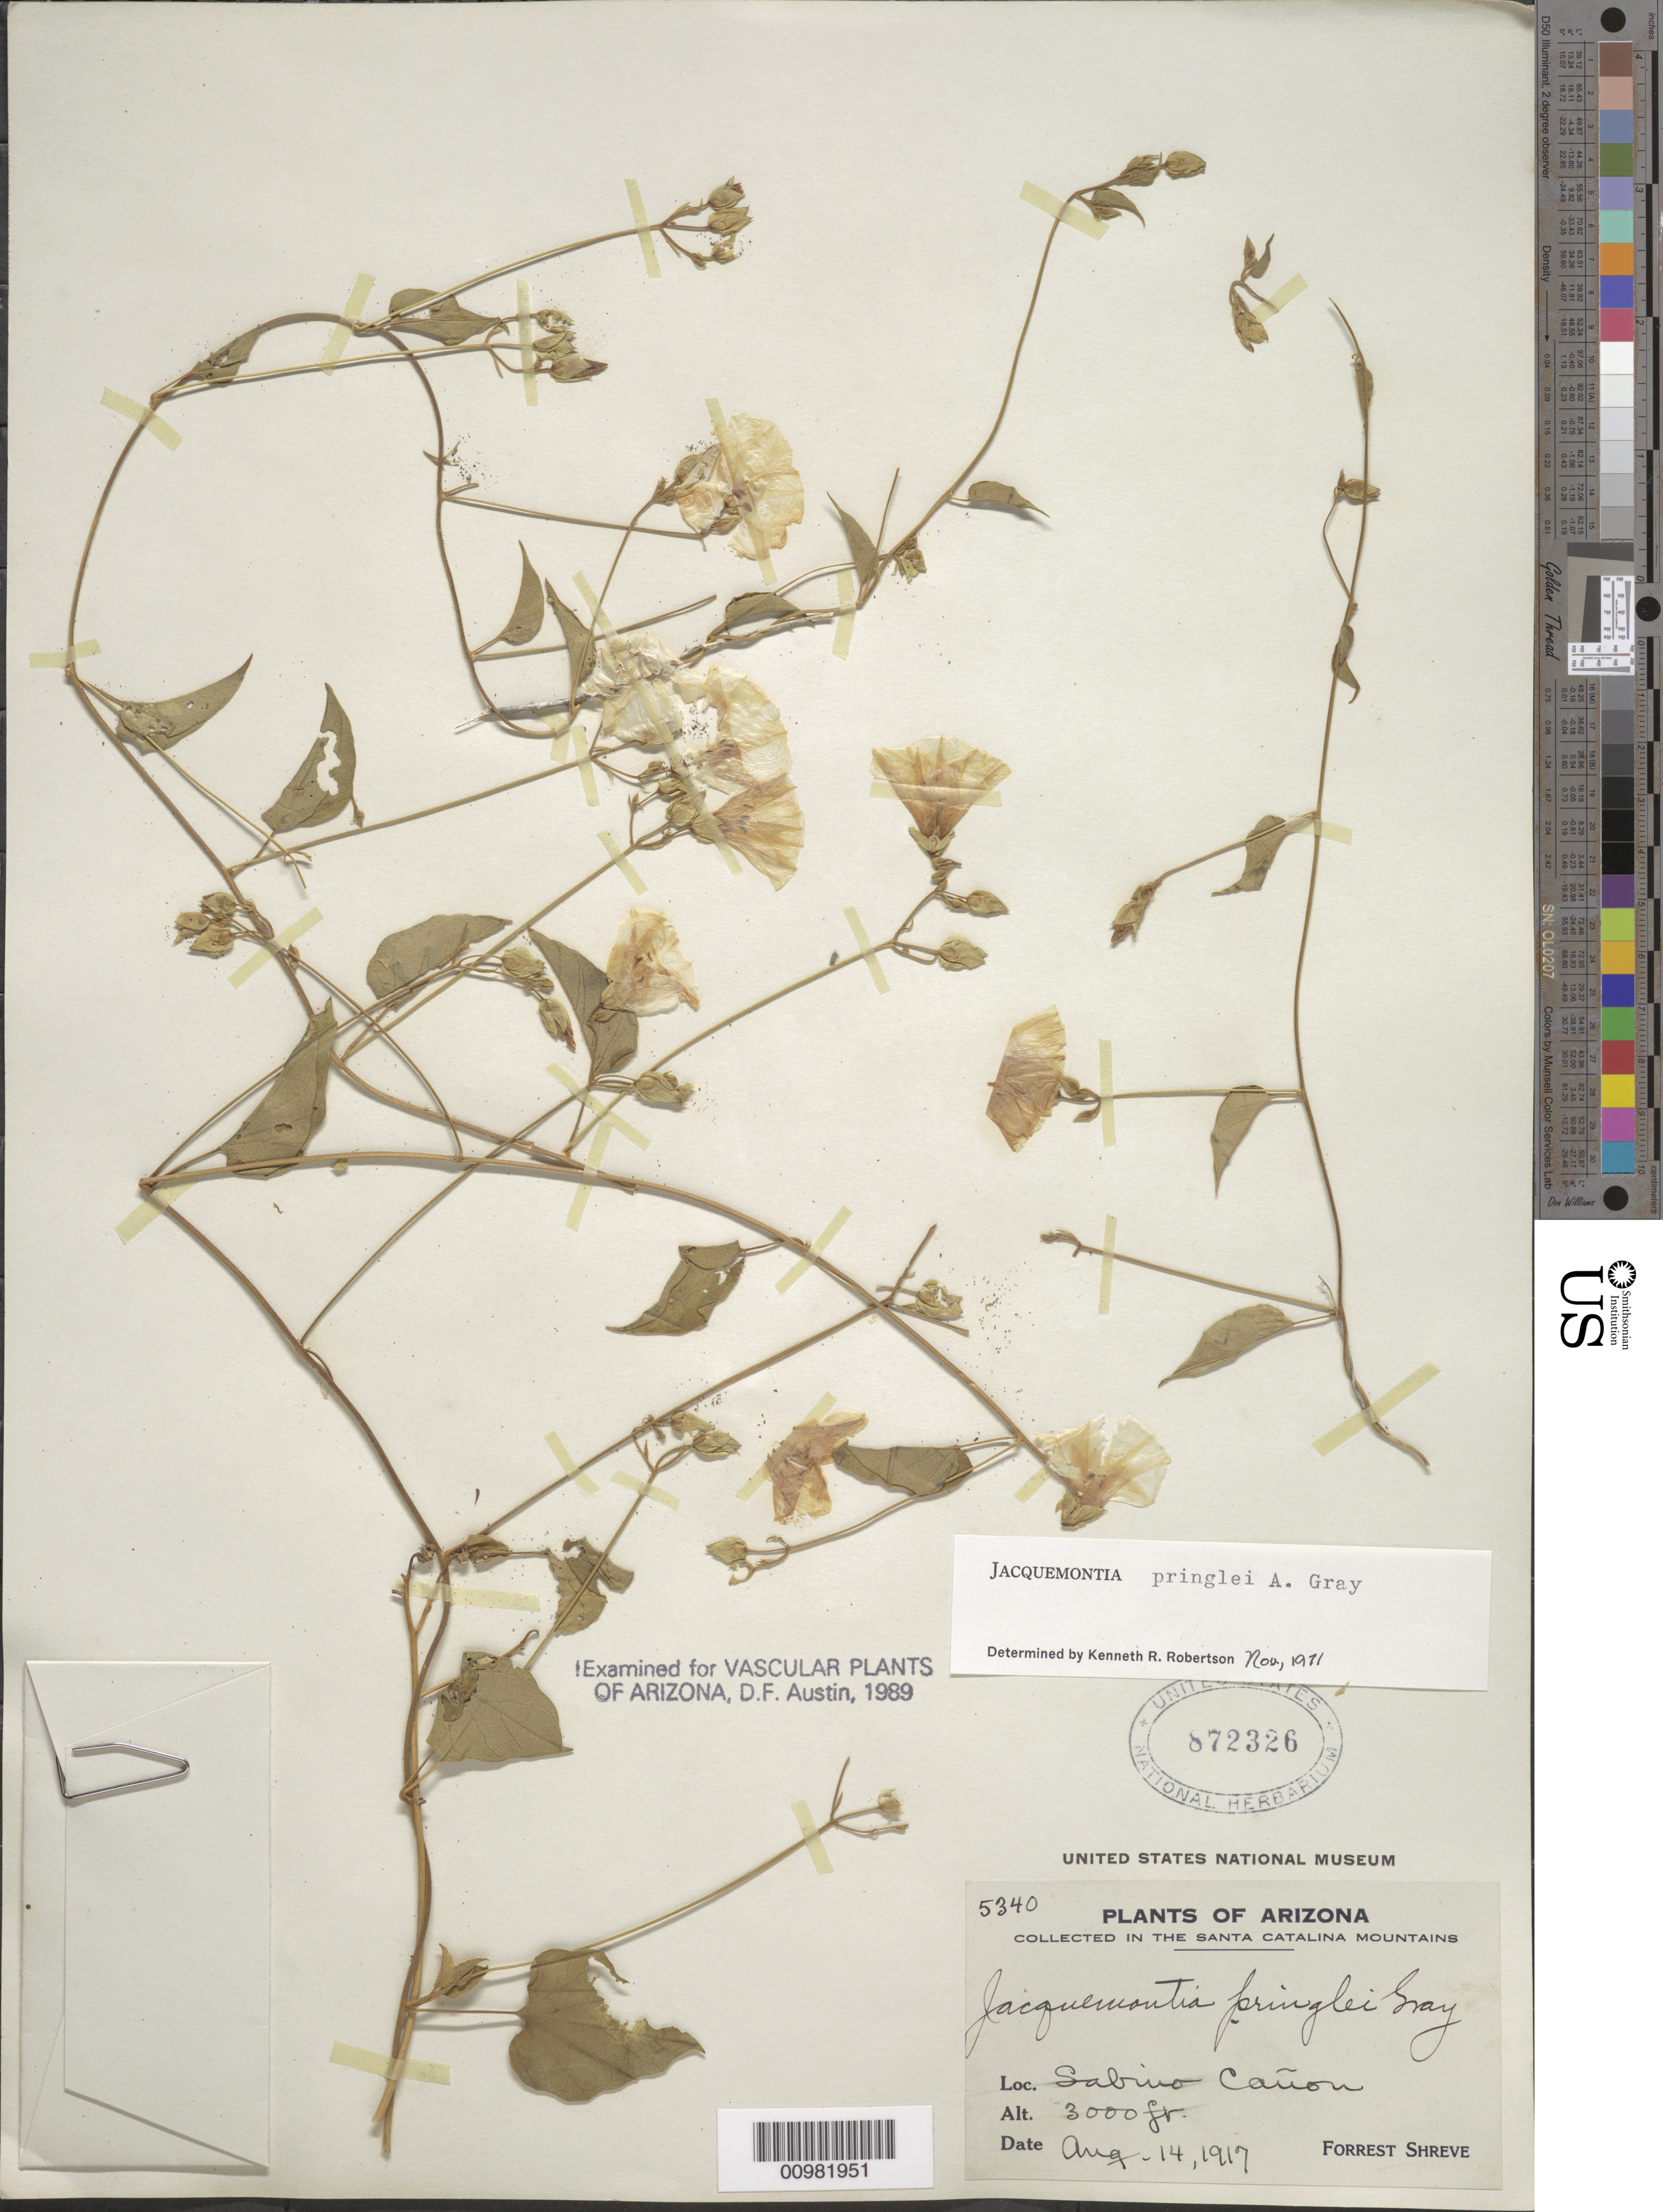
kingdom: Plantae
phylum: Tracheophyta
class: Magnoliopsida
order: Solanales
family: Convolvulaceae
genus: Jacquemontia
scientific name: Jacquemontia pringlei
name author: A. Gray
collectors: F. Shreve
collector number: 5340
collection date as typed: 14 Aug 1917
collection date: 1917-08-14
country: United States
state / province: Arizona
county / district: Pima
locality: Santa Catalina Mts; Sabino Canyon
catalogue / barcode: US 872326